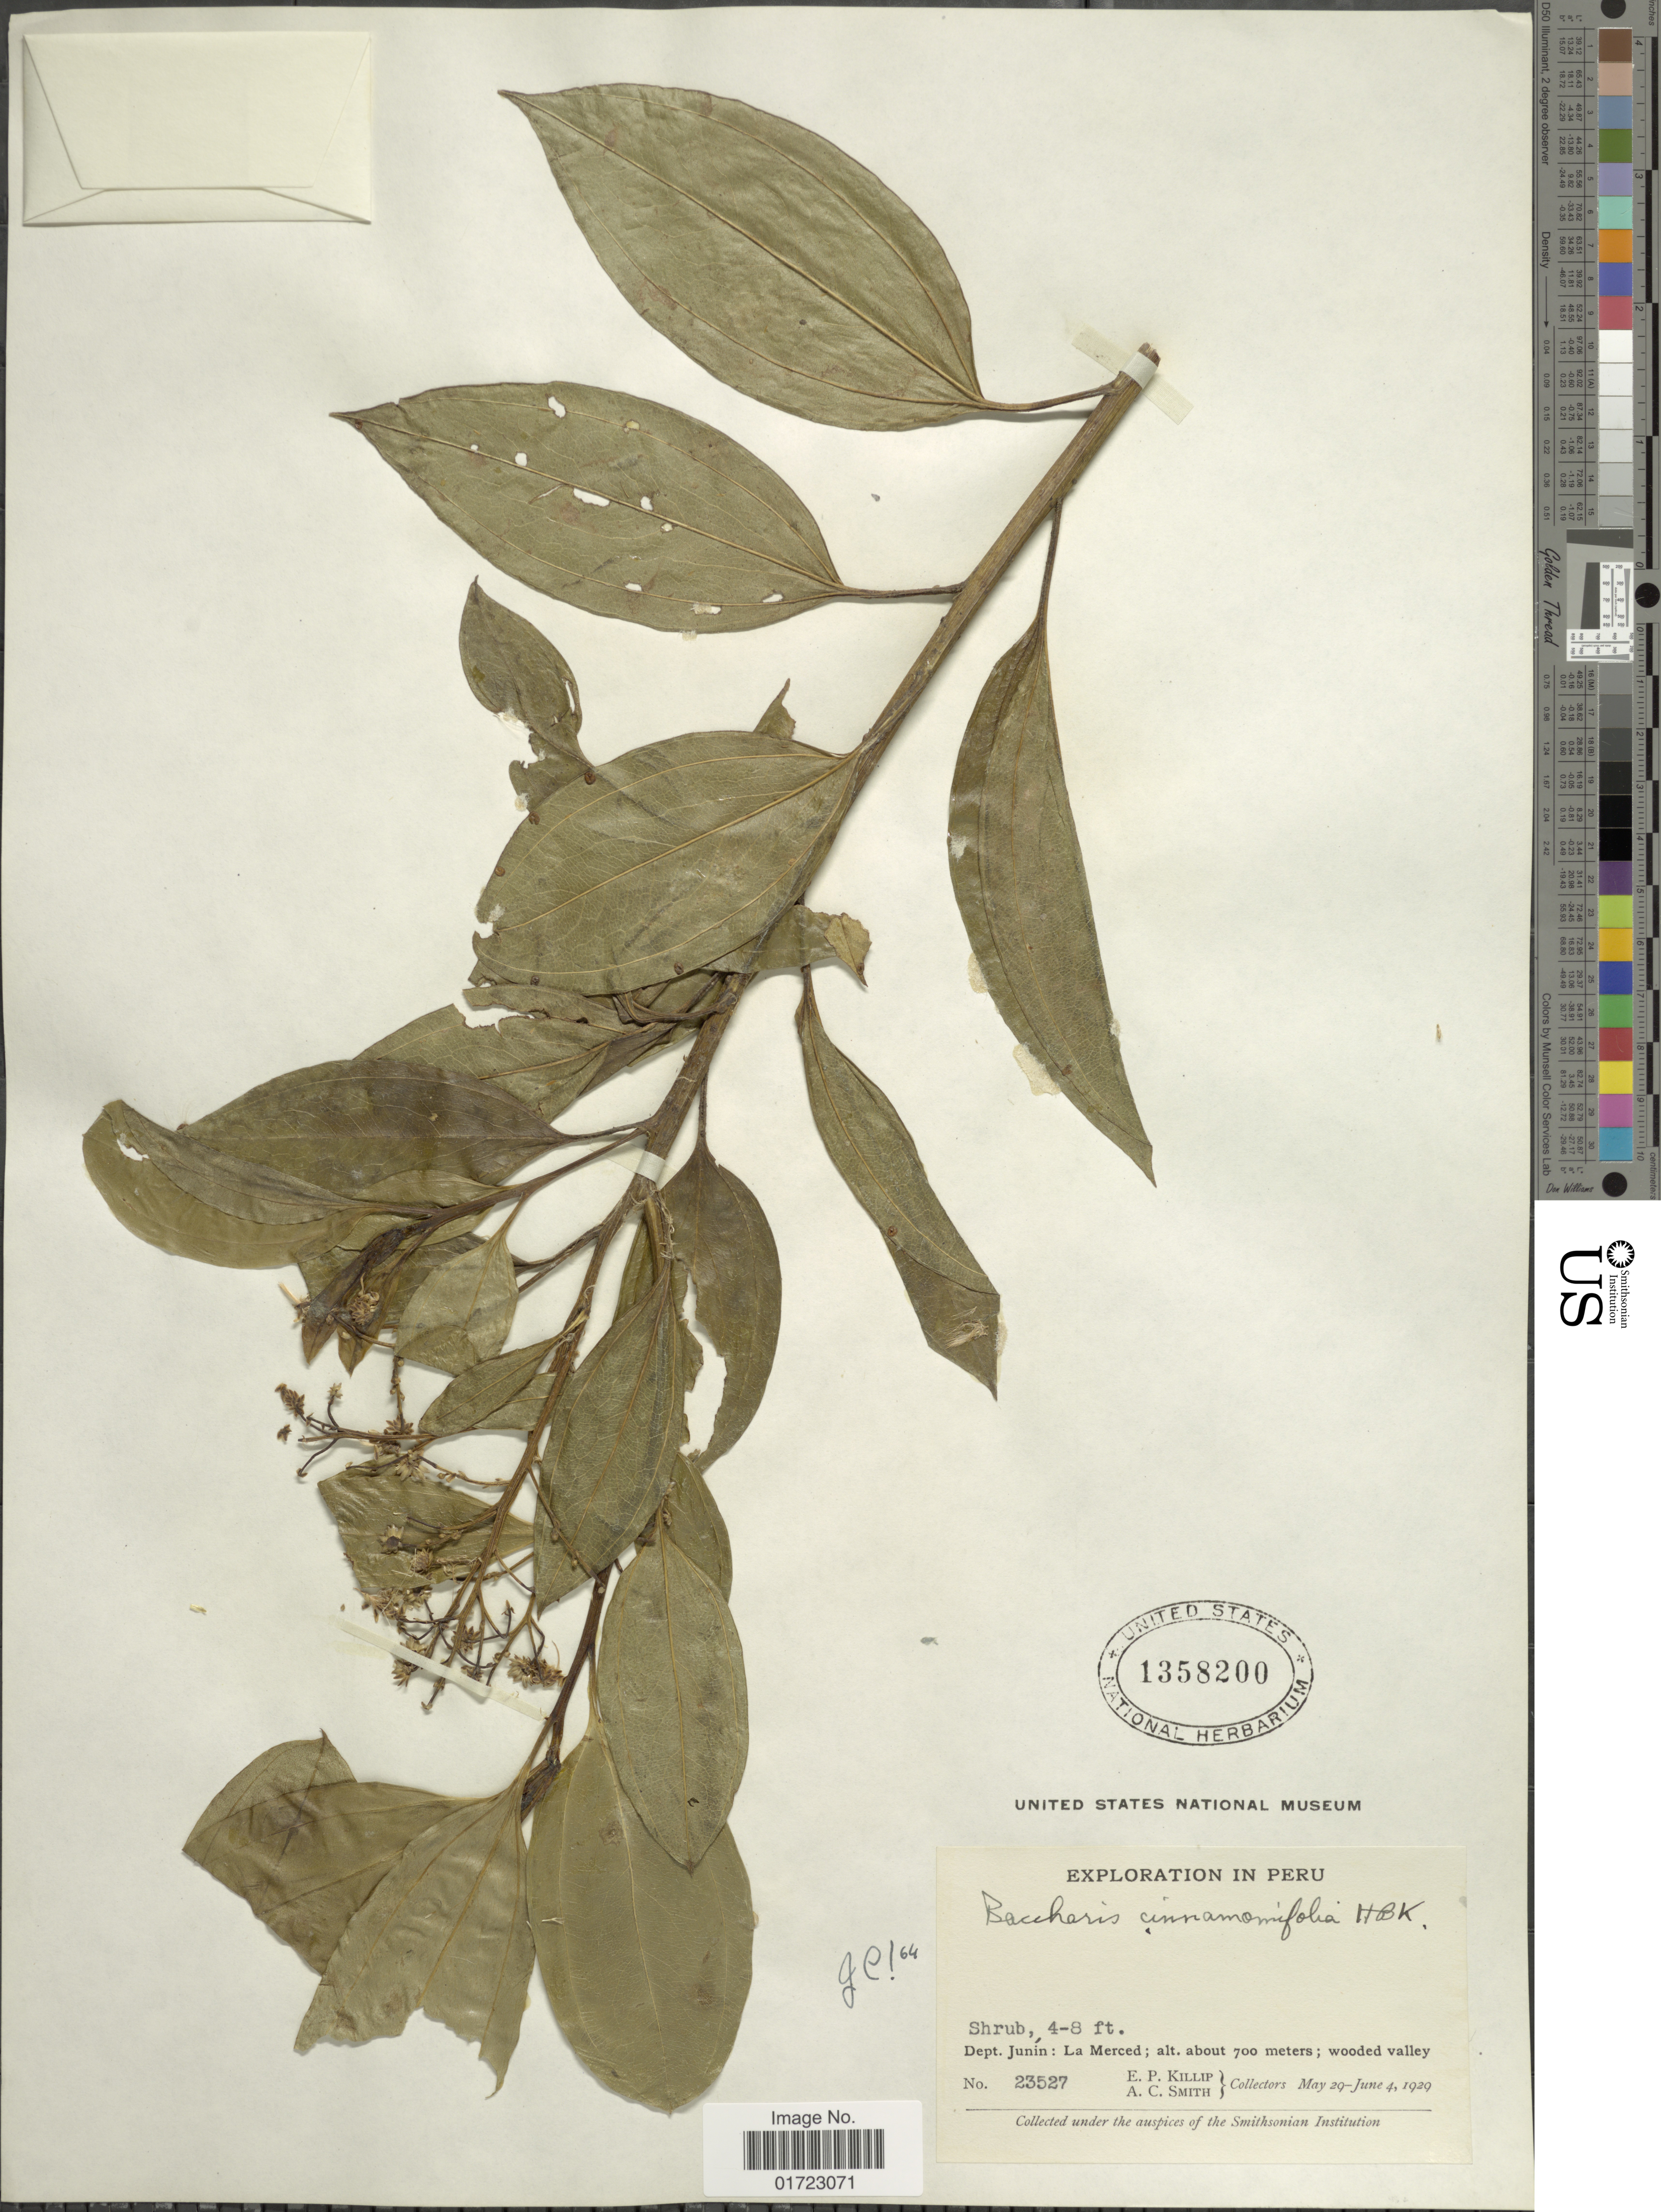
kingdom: Plantae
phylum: Tracheophyta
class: Magnoliopsida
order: Asterales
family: Asteraceae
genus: Baccharis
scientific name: Baccharis pedunculata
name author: (Mill.) Cabrera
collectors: E. P. Killip & A. C. Smith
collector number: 3527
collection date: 1929-05-29/1929-06-04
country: Peru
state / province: Junín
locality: La Merced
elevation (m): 700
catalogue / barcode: US 1358200